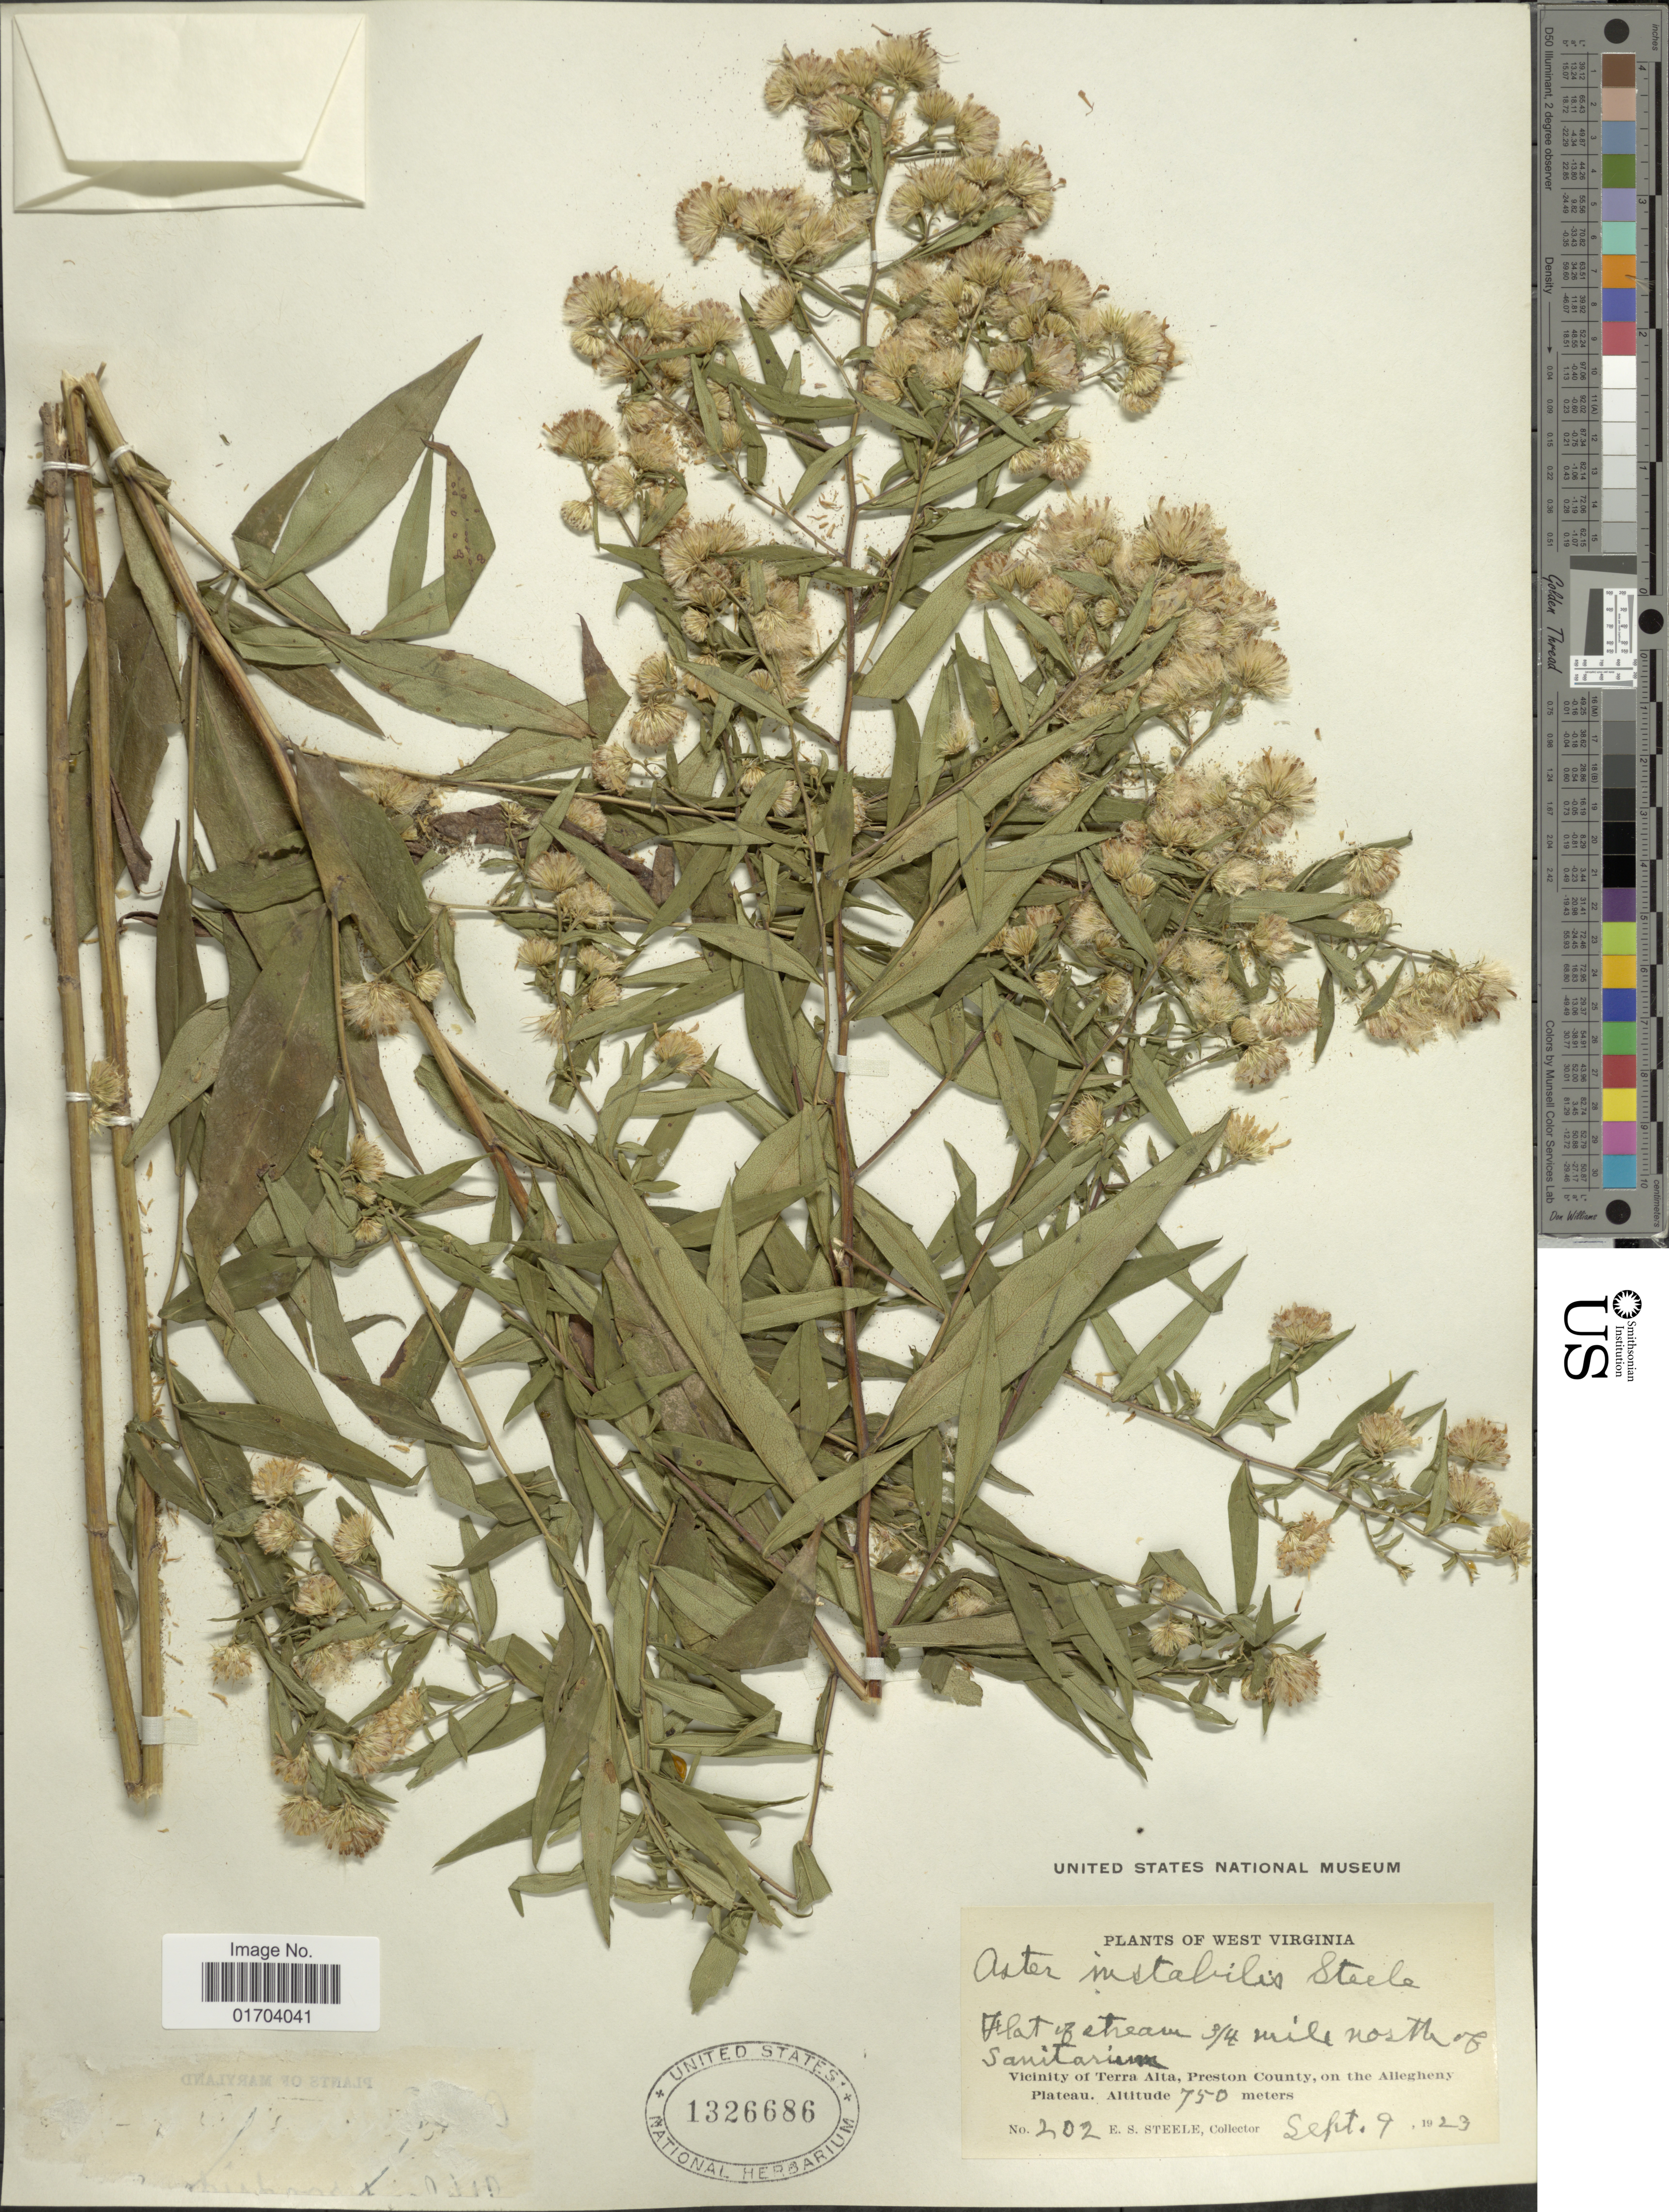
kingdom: Plantae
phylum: Tracheophyta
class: Magnoliopsida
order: Asterales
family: Asteraceae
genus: Aster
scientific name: Aster instabilis E.S. Steele sp. nov. ined.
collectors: E. Steele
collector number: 202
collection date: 1923-09-09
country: United States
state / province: West Virginia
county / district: Preston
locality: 3/4 mile north of Sanitarium, Vicinity of Terra Alta, Preston County, on the Allegheny Plateau.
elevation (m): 750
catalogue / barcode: US 1326686